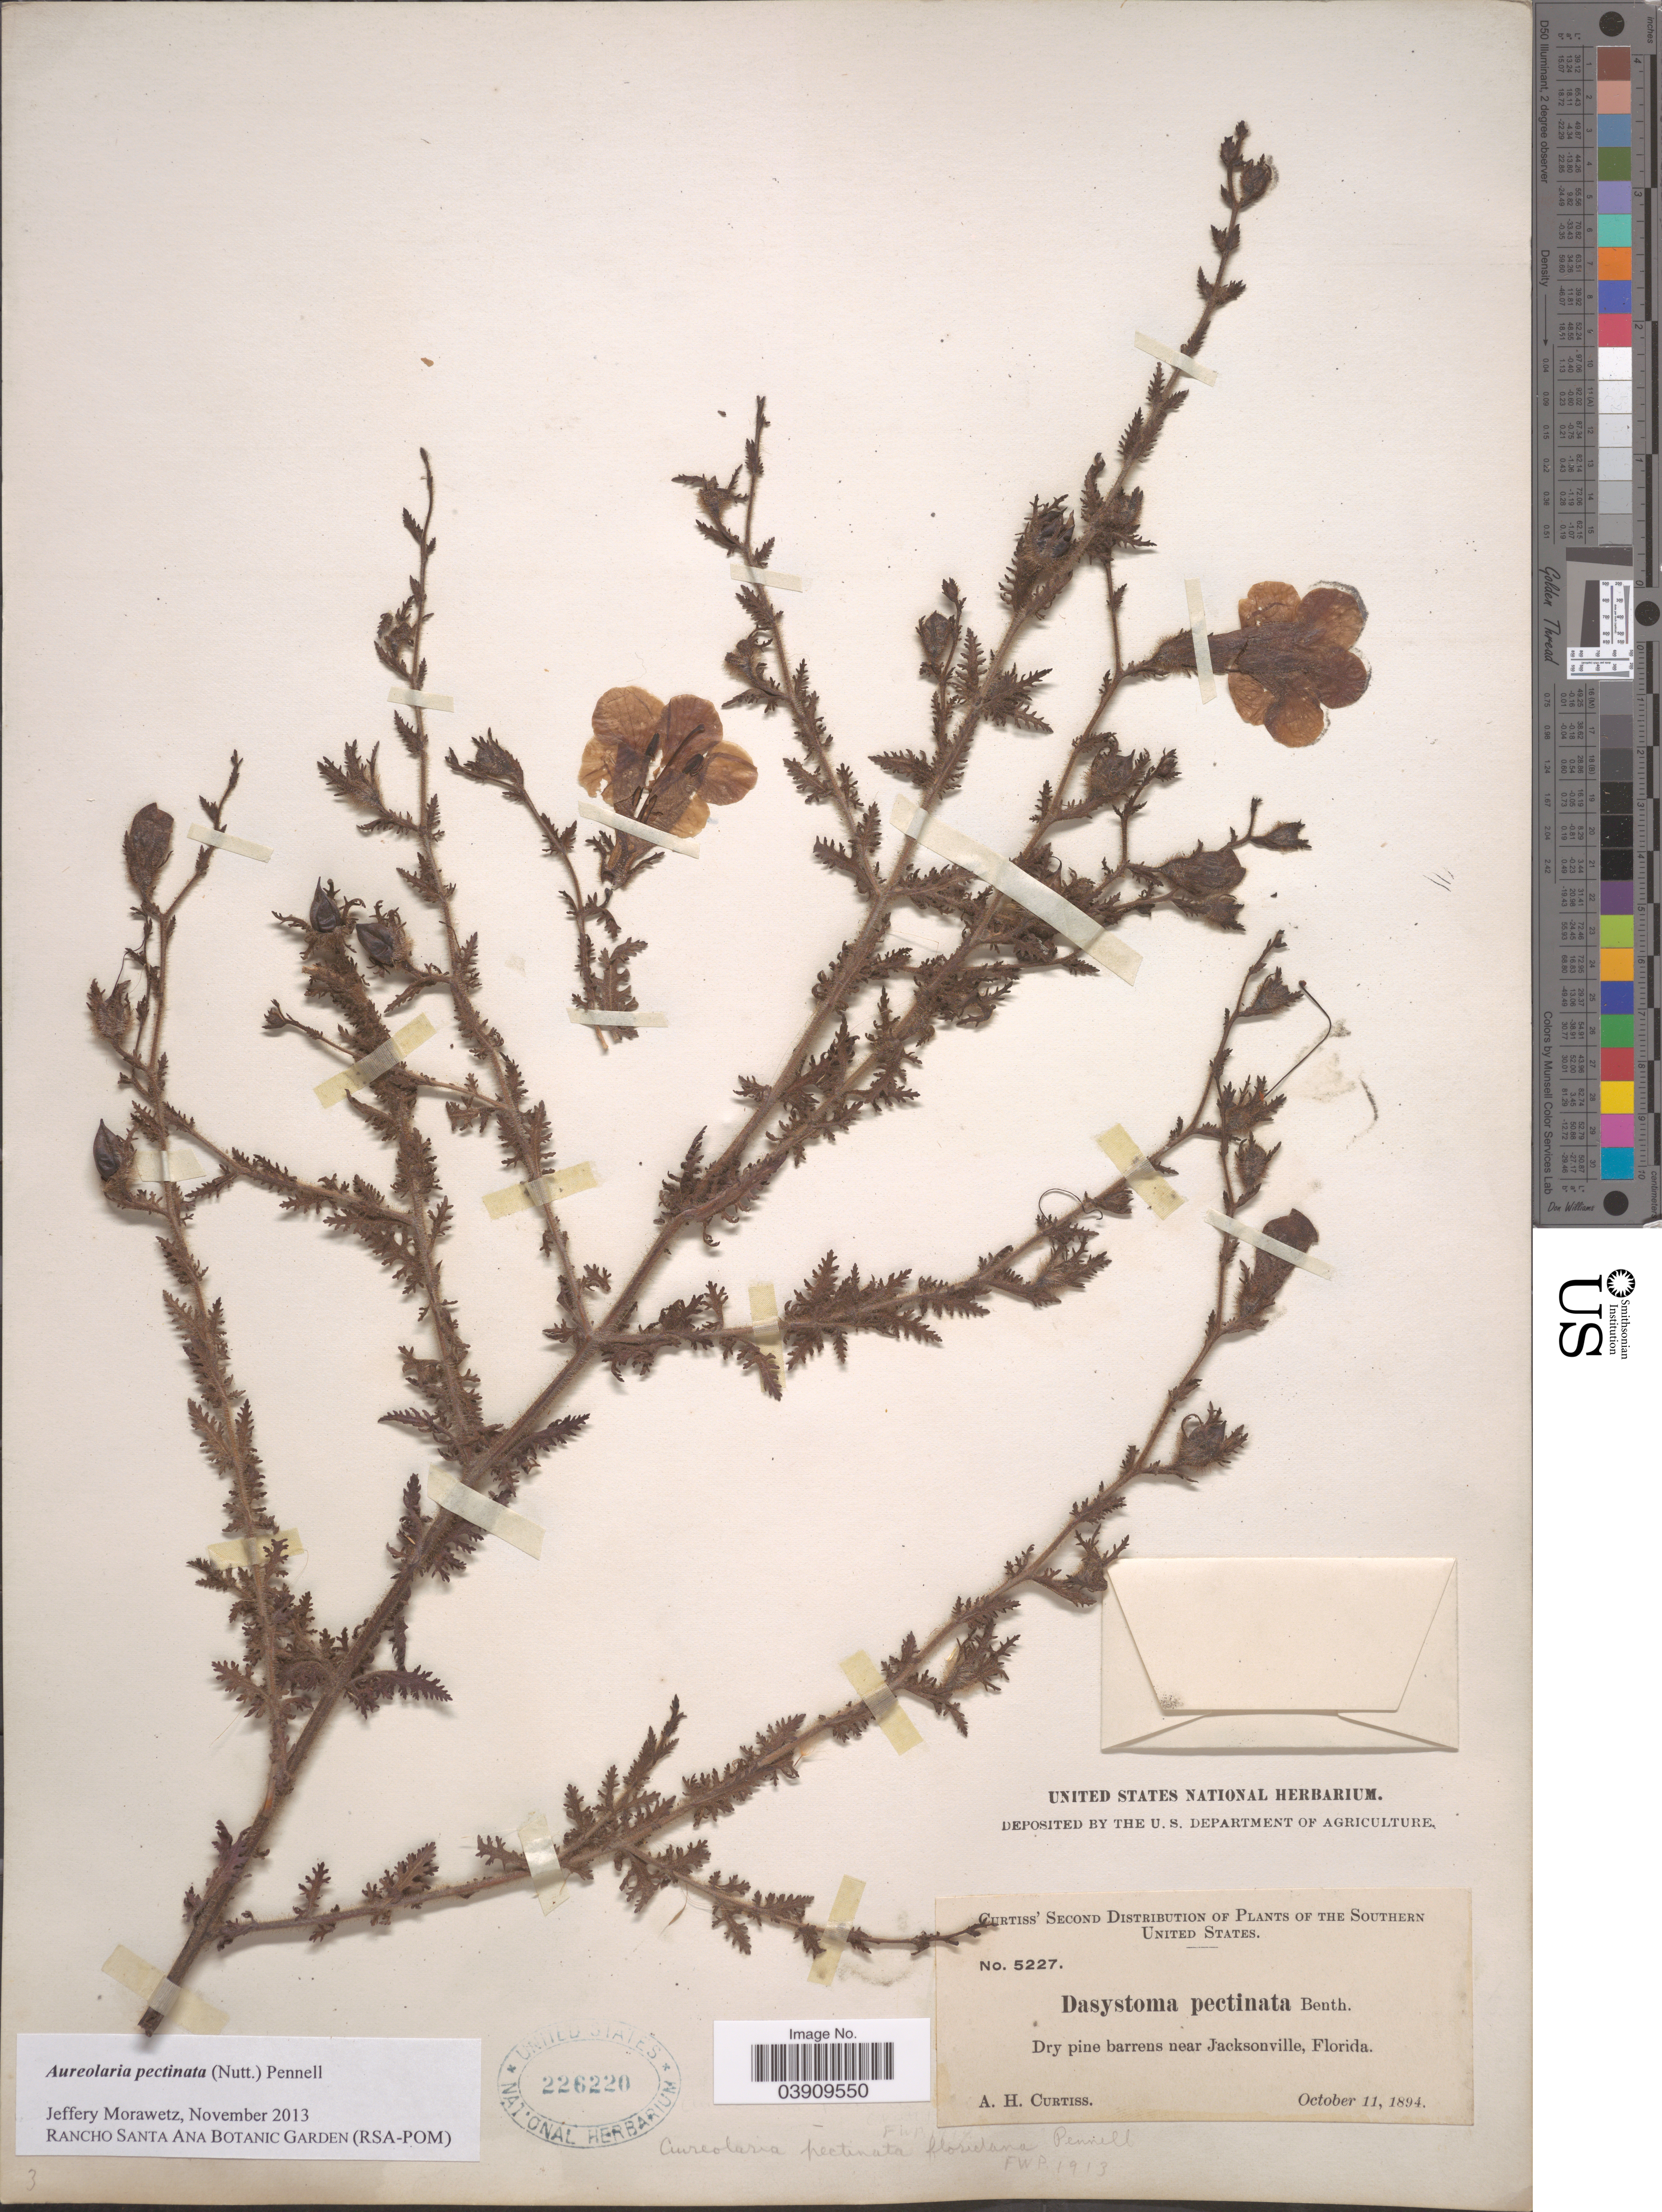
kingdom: Plantae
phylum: Tracheophyta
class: Magnoliopsida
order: Lamiales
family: Orobanchaceae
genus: Aureolaria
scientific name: Aureolaria pectinata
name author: (Nutt.) Pennell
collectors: A. H. Curtiss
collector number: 5227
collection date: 1894-10-11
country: United States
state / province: Florida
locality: The Southern United States. Near Jacksonville.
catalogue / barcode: US 226220